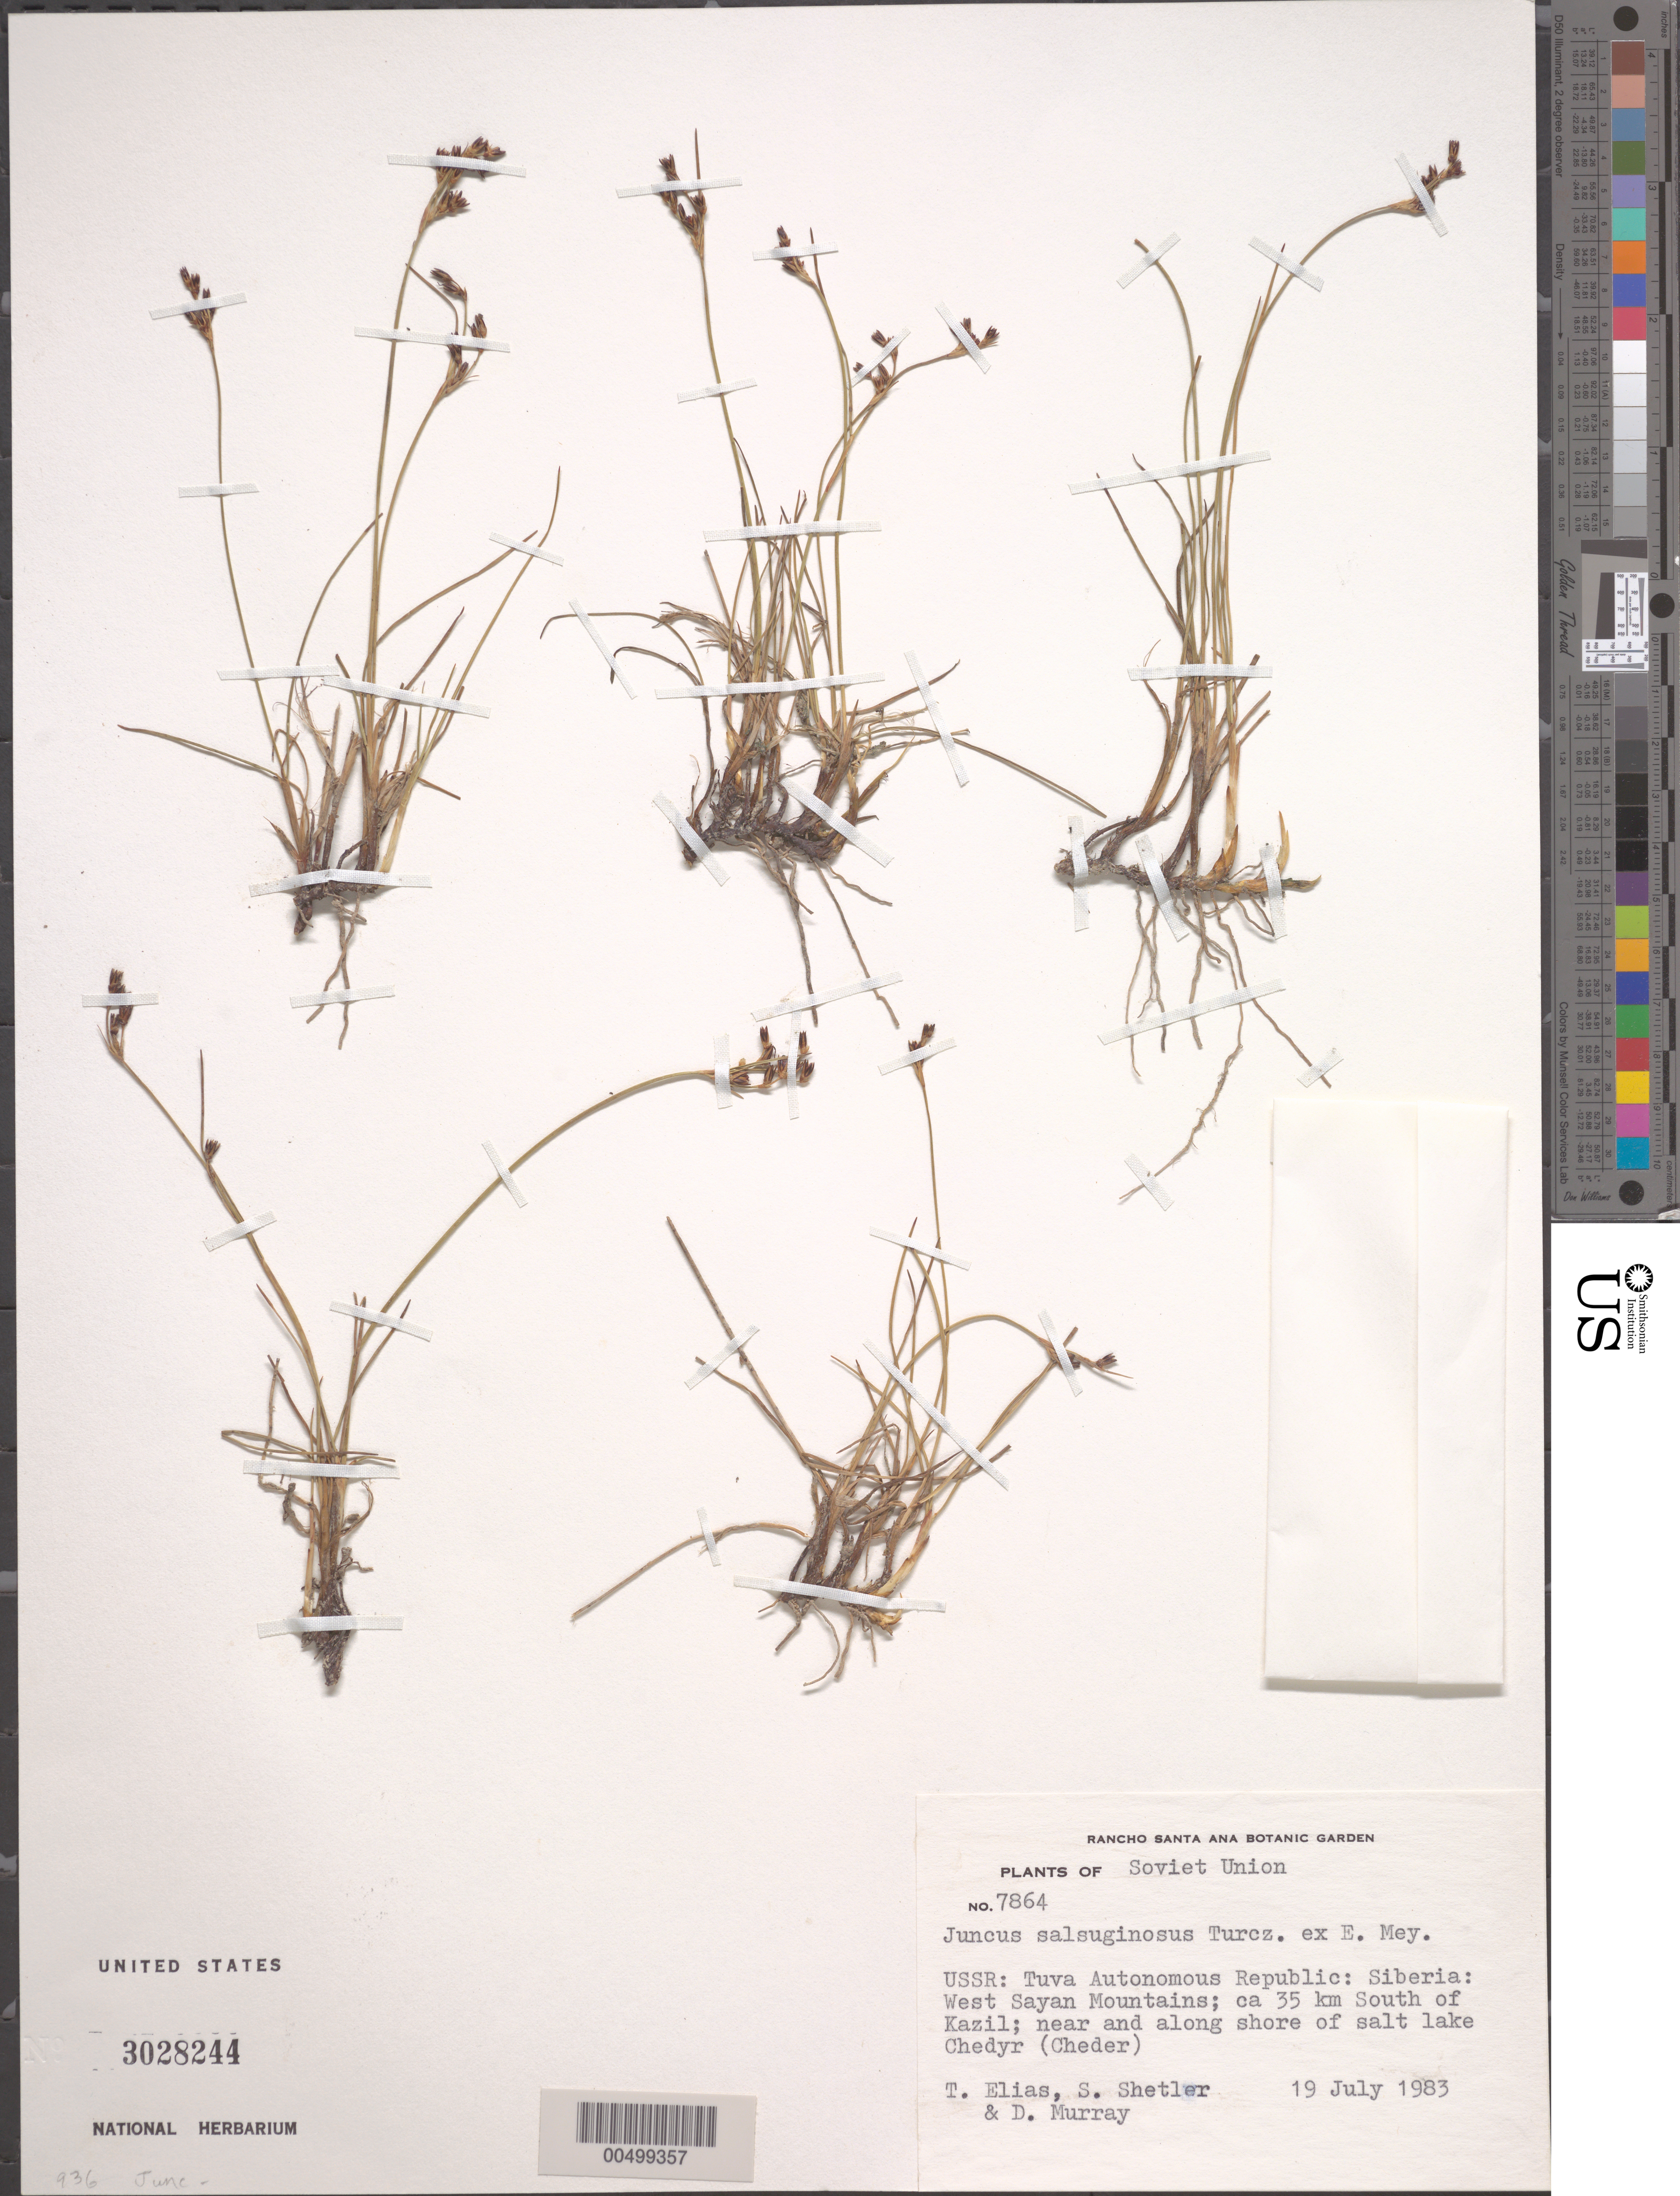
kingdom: Plantae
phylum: Tracheophyta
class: Liliopsida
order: Poales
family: Juncaceae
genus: Juncus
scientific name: Juncus salsuginosus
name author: Turcz. ex E. Mey.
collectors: T. Elias, S. Shetler & D. F. Murray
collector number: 7864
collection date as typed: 19 Jul 1983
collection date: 1983-07-19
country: Russian Federation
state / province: Tuva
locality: West Sayan Mountains, ca. 35 km S of Kazil [Kyzyl], Lake Chedyr (Cheder)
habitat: near and along shore; a salt lake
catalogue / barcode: US 3028244